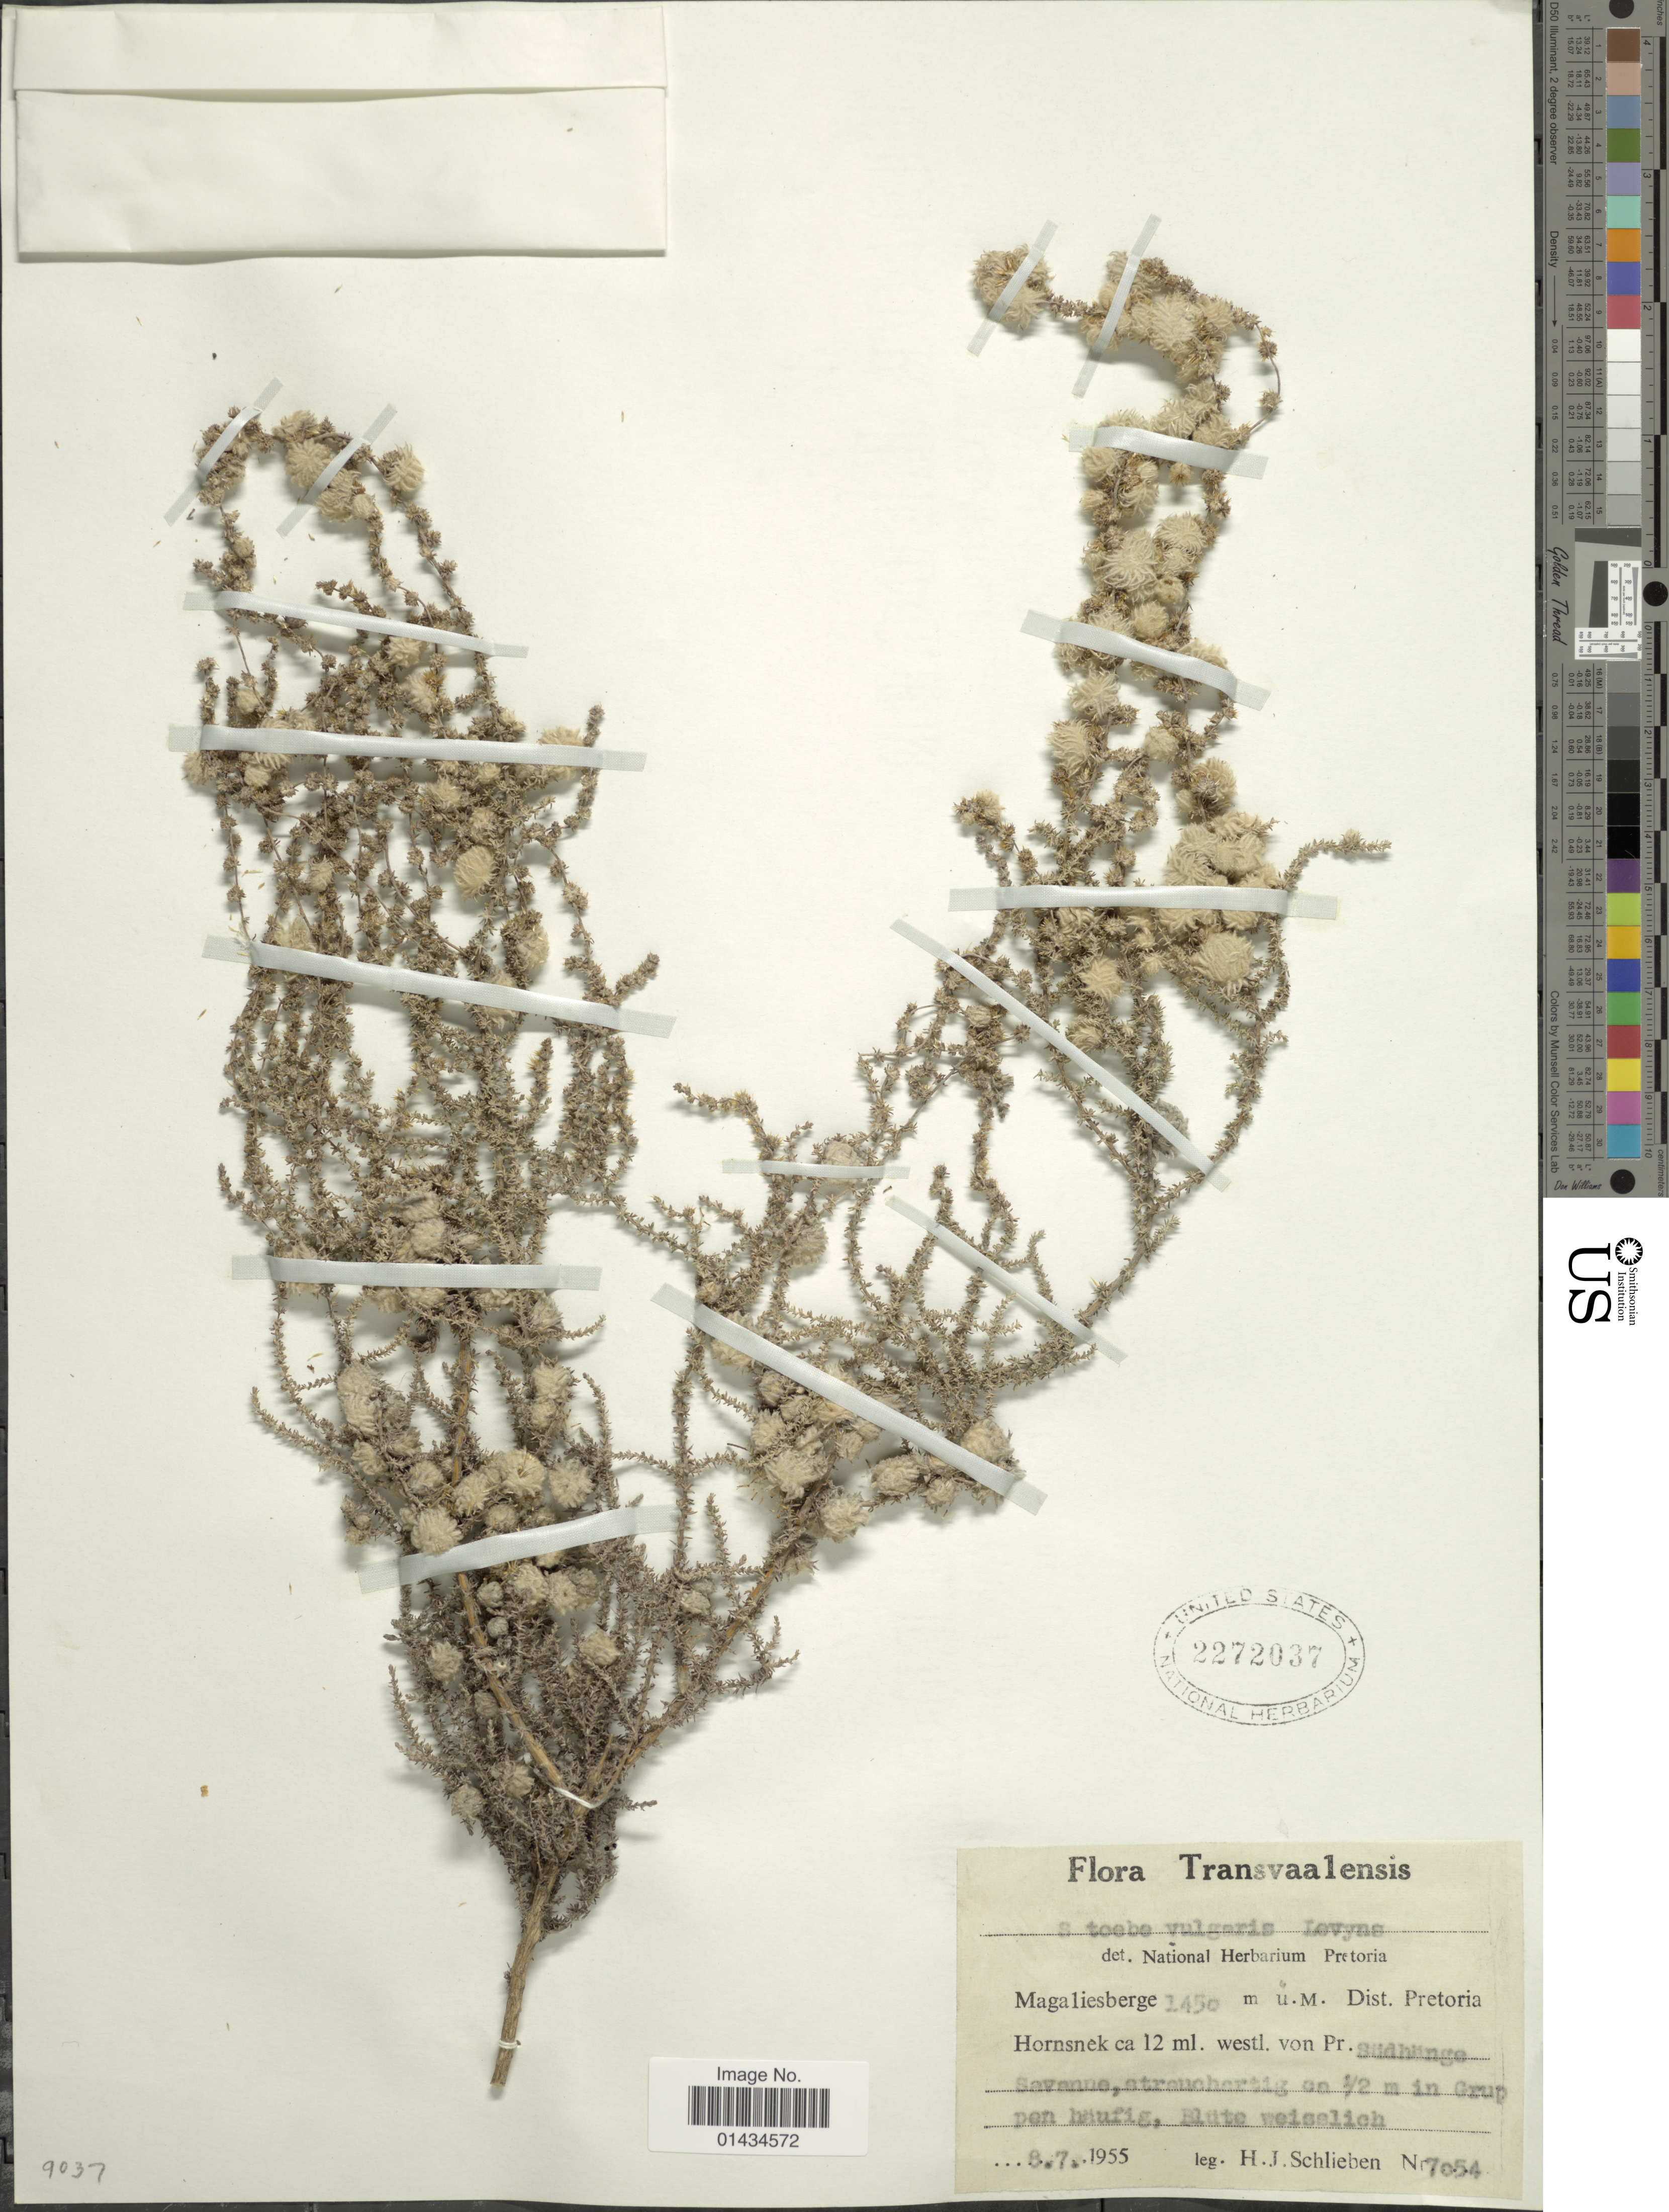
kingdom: Plantae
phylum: Tracheophyta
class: Magnoliopsida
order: Asterales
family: Asteraceae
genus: Stoebe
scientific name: Stoebe vulgaris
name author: Levyns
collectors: H. J. Schlieben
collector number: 7054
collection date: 1955-07-08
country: South Africa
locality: Transvaalensis, s toebe vulgaris Levyns, Magaliesberge, Dist. Pretoria, Hornsnek ca. 12 ml. west von Pr. Sudhange Savanne, strauchertig on 1/2 m in Grup pen baufig, Blute weiselich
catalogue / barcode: US 2272037